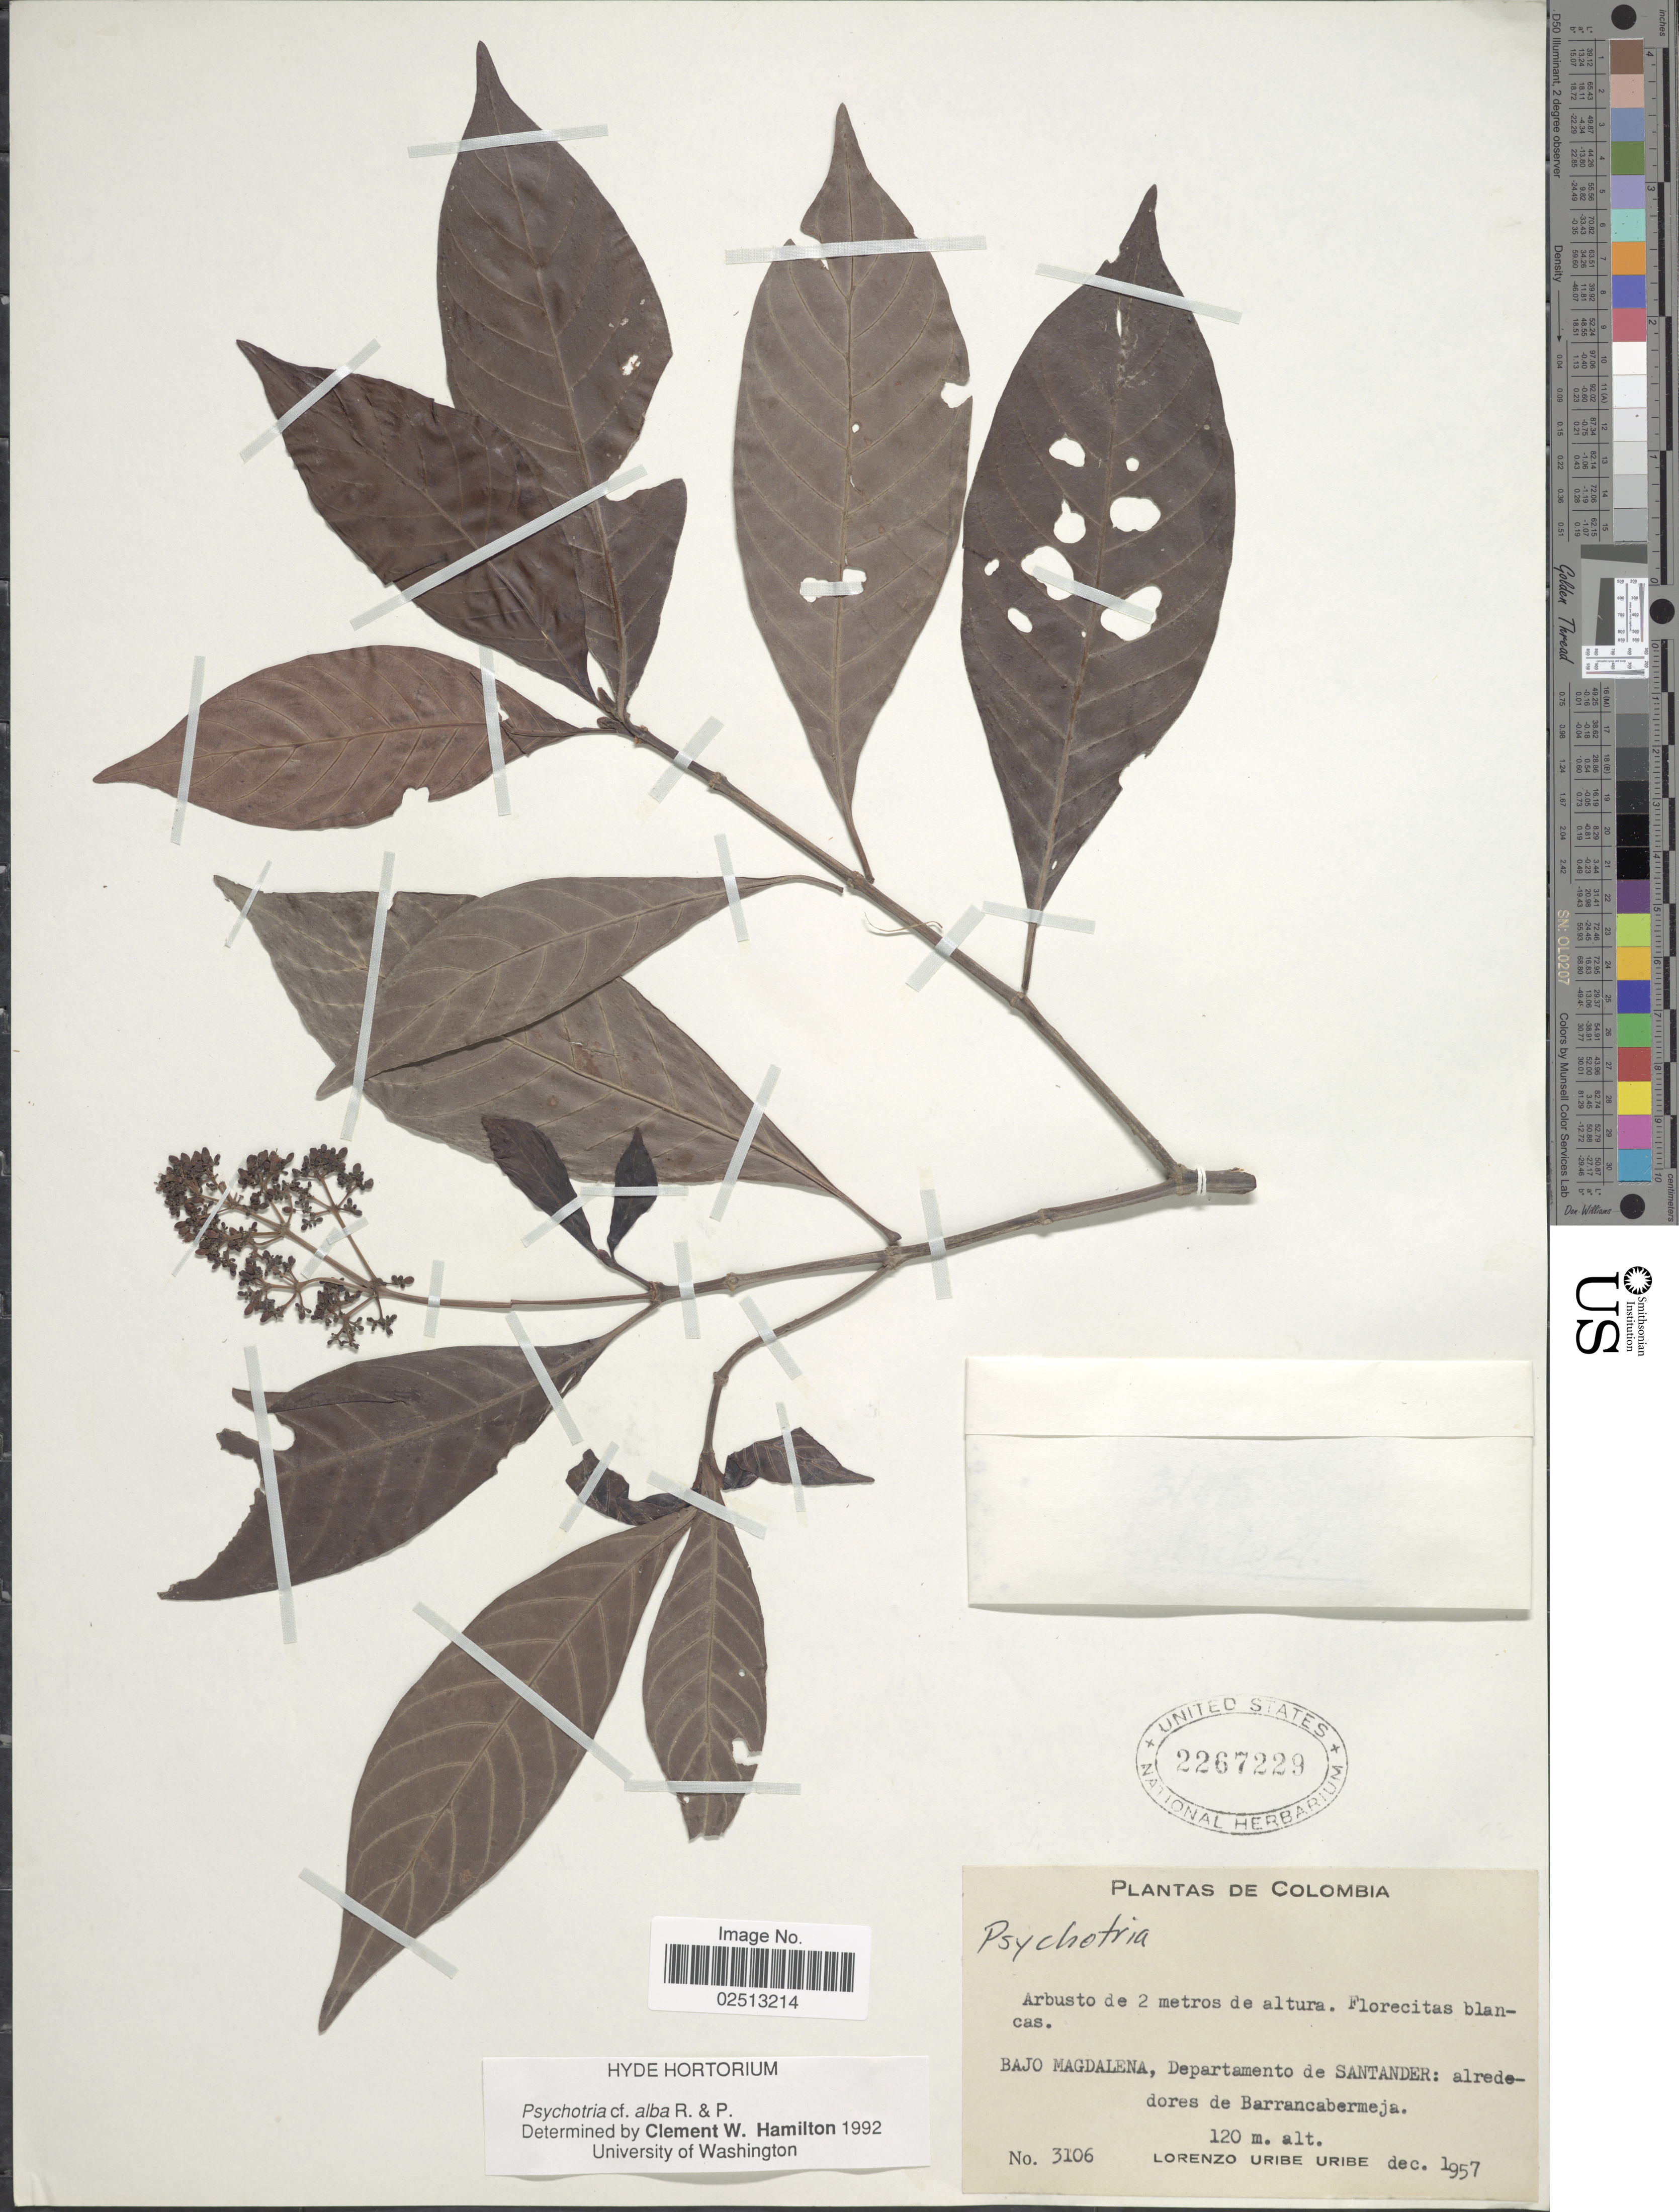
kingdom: Plantae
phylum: Tracheophyta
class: Magnoliopsida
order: Gentianales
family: Rubiaceae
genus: Psychotria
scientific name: Psychotria alba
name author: Ruiz & Pav.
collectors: L. Uribe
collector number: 3106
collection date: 1957-12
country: Colombia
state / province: Magdalena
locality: Bajo Magdalena, Departamento de Santander: alrededores de Barrancabermeja.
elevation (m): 120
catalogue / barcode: US 2267229